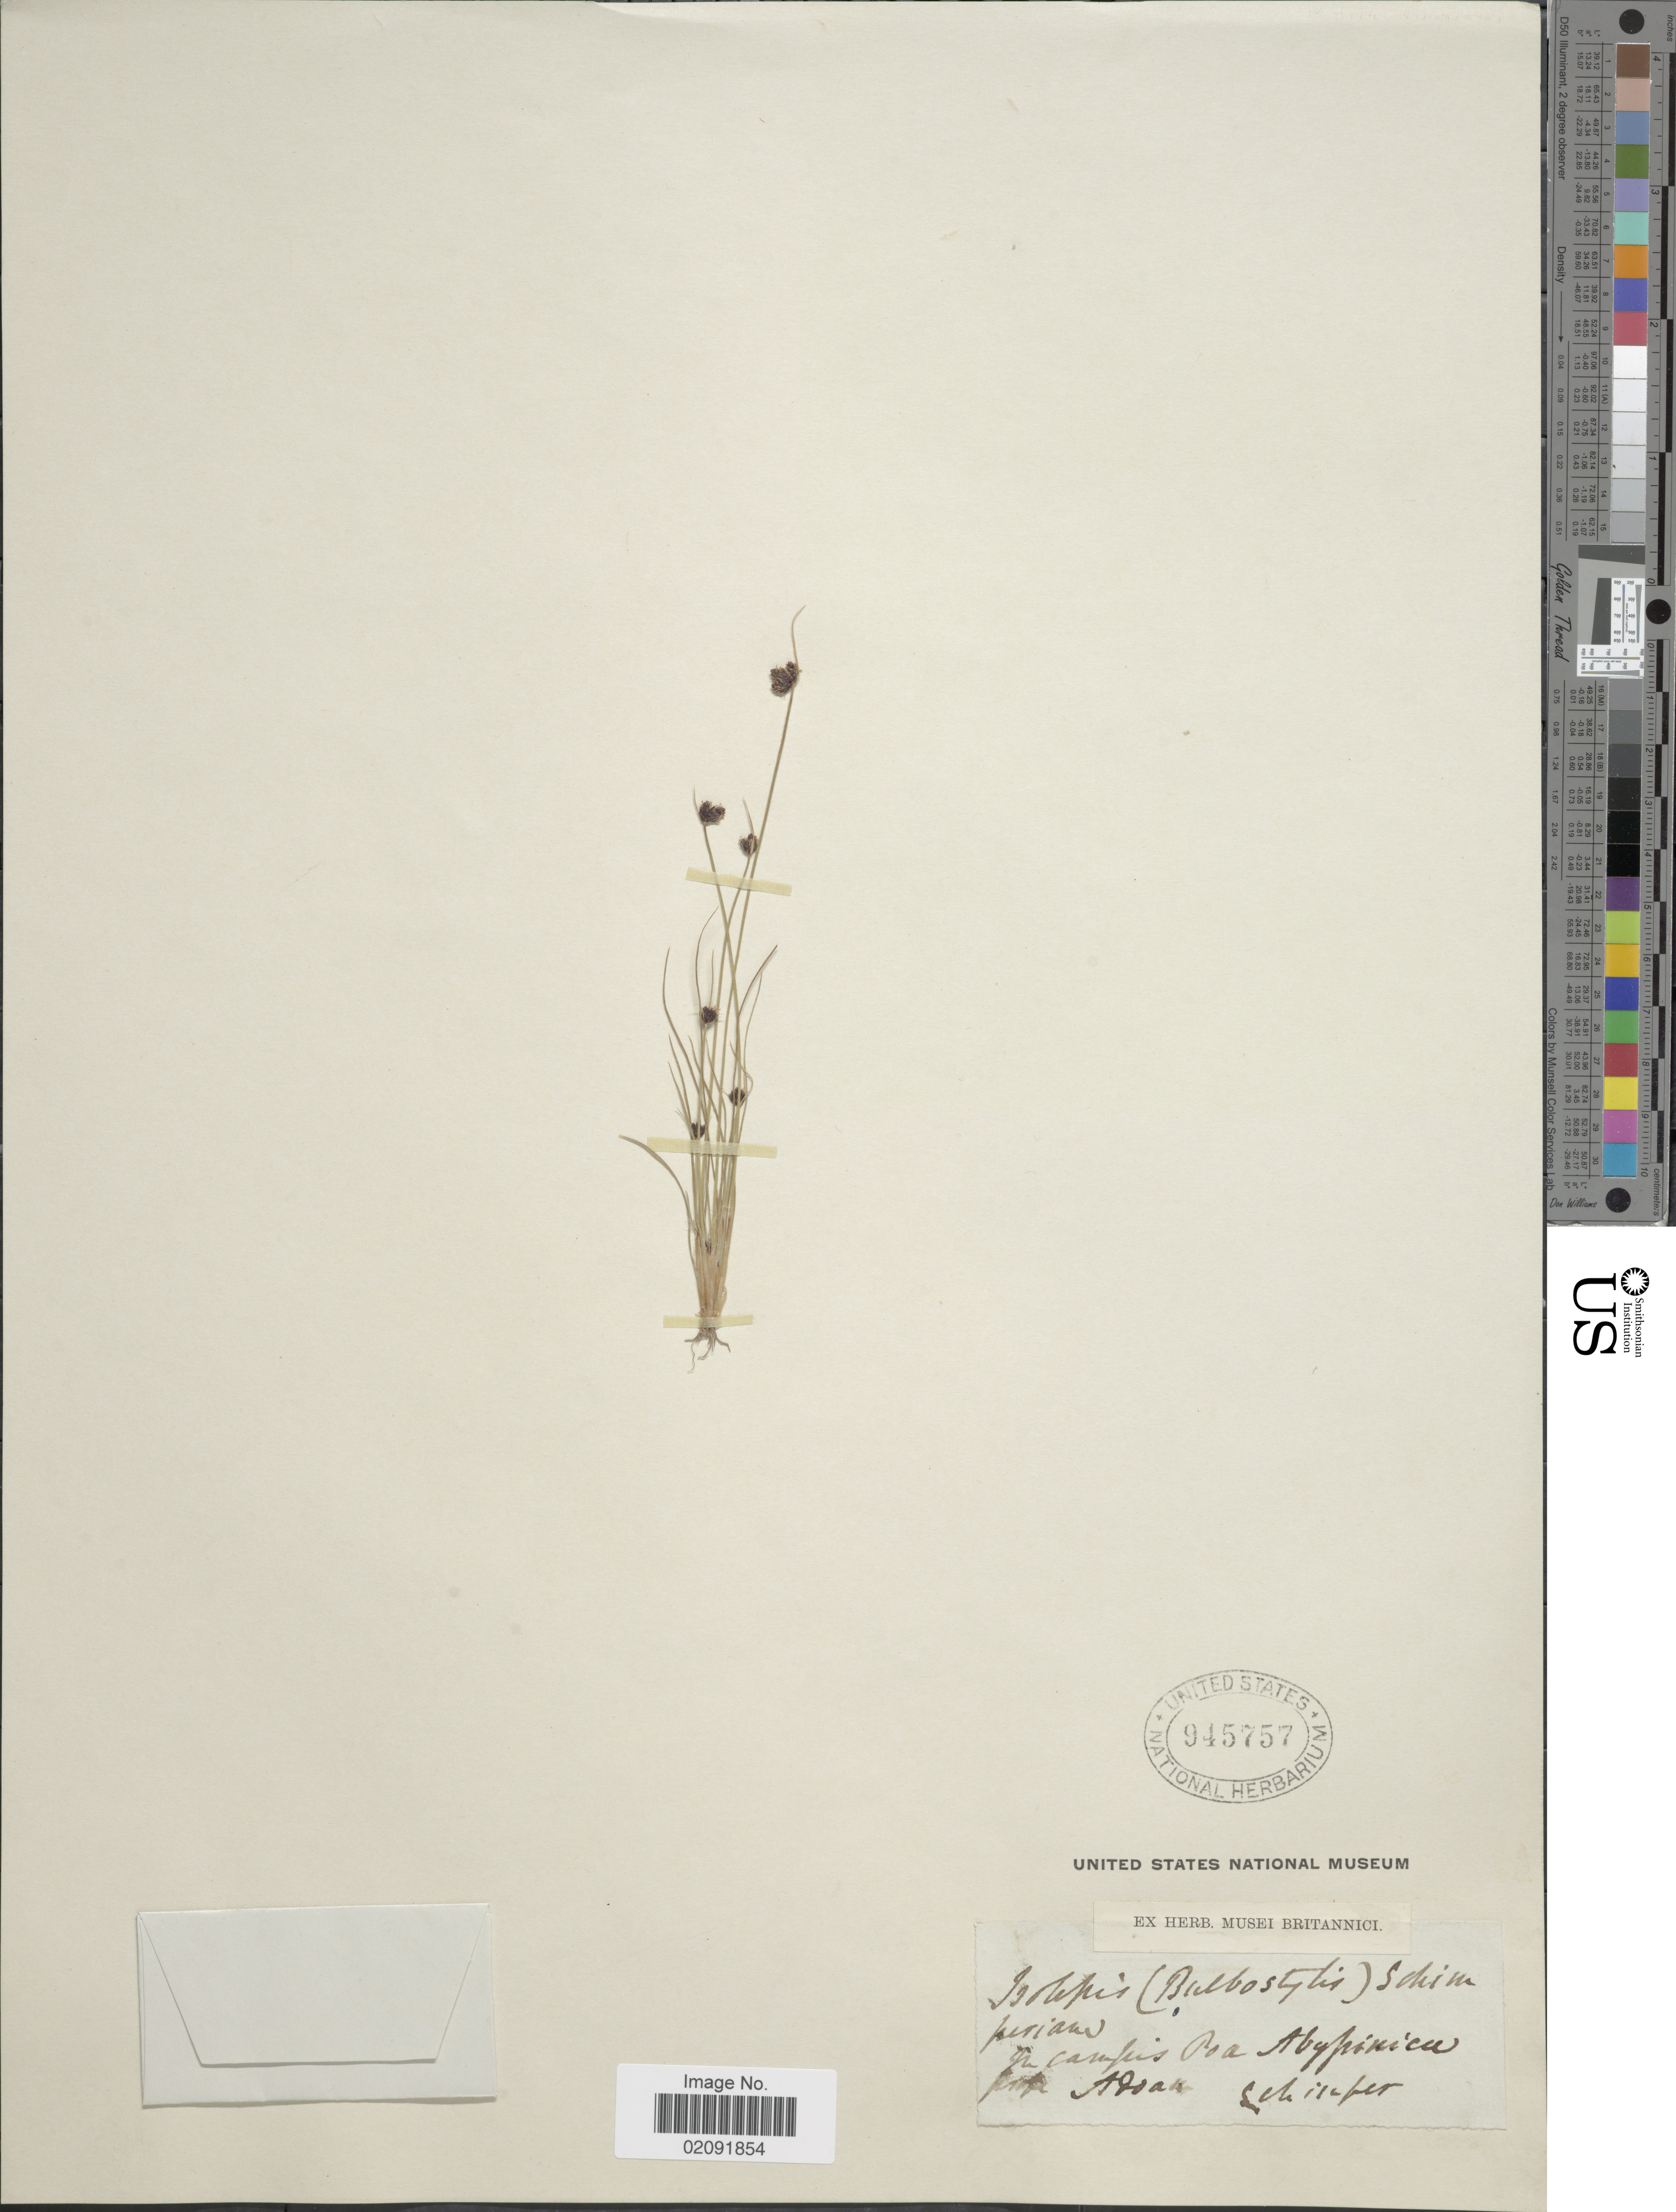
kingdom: Plantae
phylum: Tracheophyta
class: Liliopsida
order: Poales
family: Cyperaceae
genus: Bulbostylis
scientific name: Bulbostylis schimperiana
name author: (Hochst. ex A. Rich.) C.B. Clarke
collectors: -. Schimper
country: Eritrea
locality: In campis Poa Abyssinica [illegible text]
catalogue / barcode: US 945757